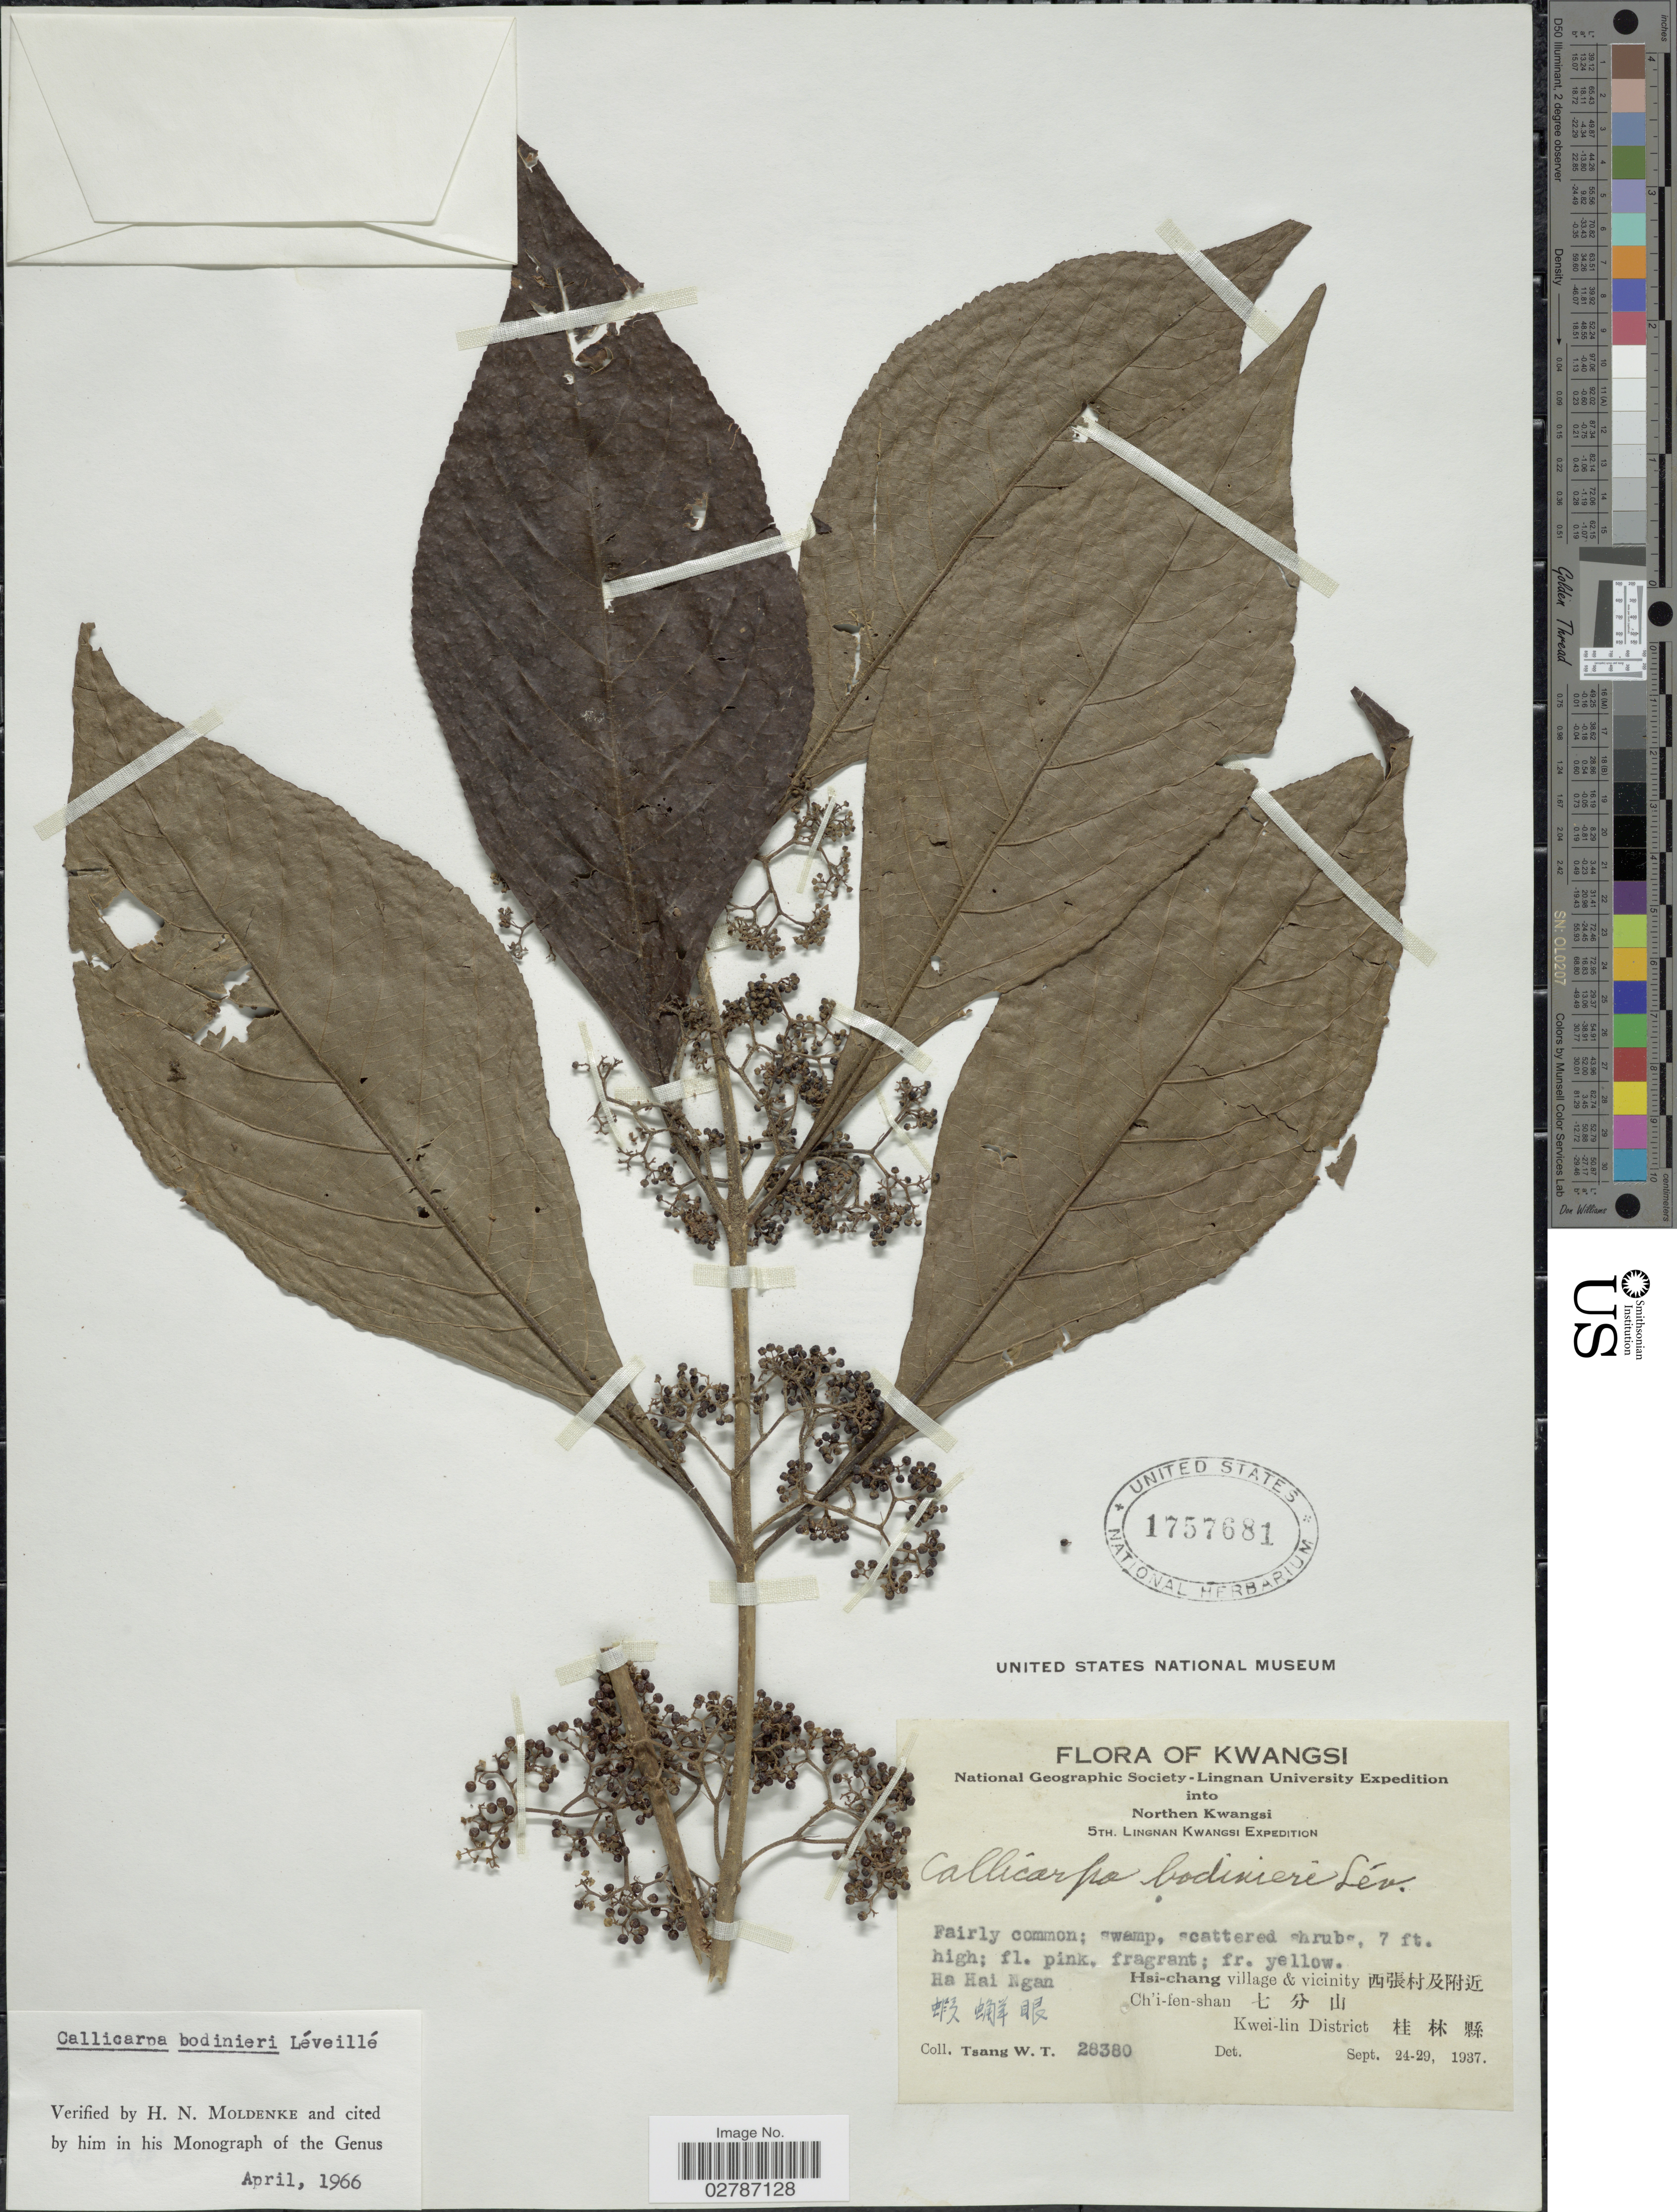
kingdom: Plantae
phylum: Tracheophyta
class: Magnoliopsida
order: Lamiales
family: Lamiaceae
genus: Callicarpa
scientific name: Callicarpa bodinieri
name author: H. Lév.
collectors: W. T. Tsang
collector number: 28380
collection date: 1937-09-24/1937-09-29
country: China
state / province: Guangxi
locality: Kwangsi. Northern Kwangsi. Ha Hai Ngan. Hsi-chang village & vicinity. Ch' i-fen-shan. Kwei-lin District.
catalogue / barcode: US 1757681